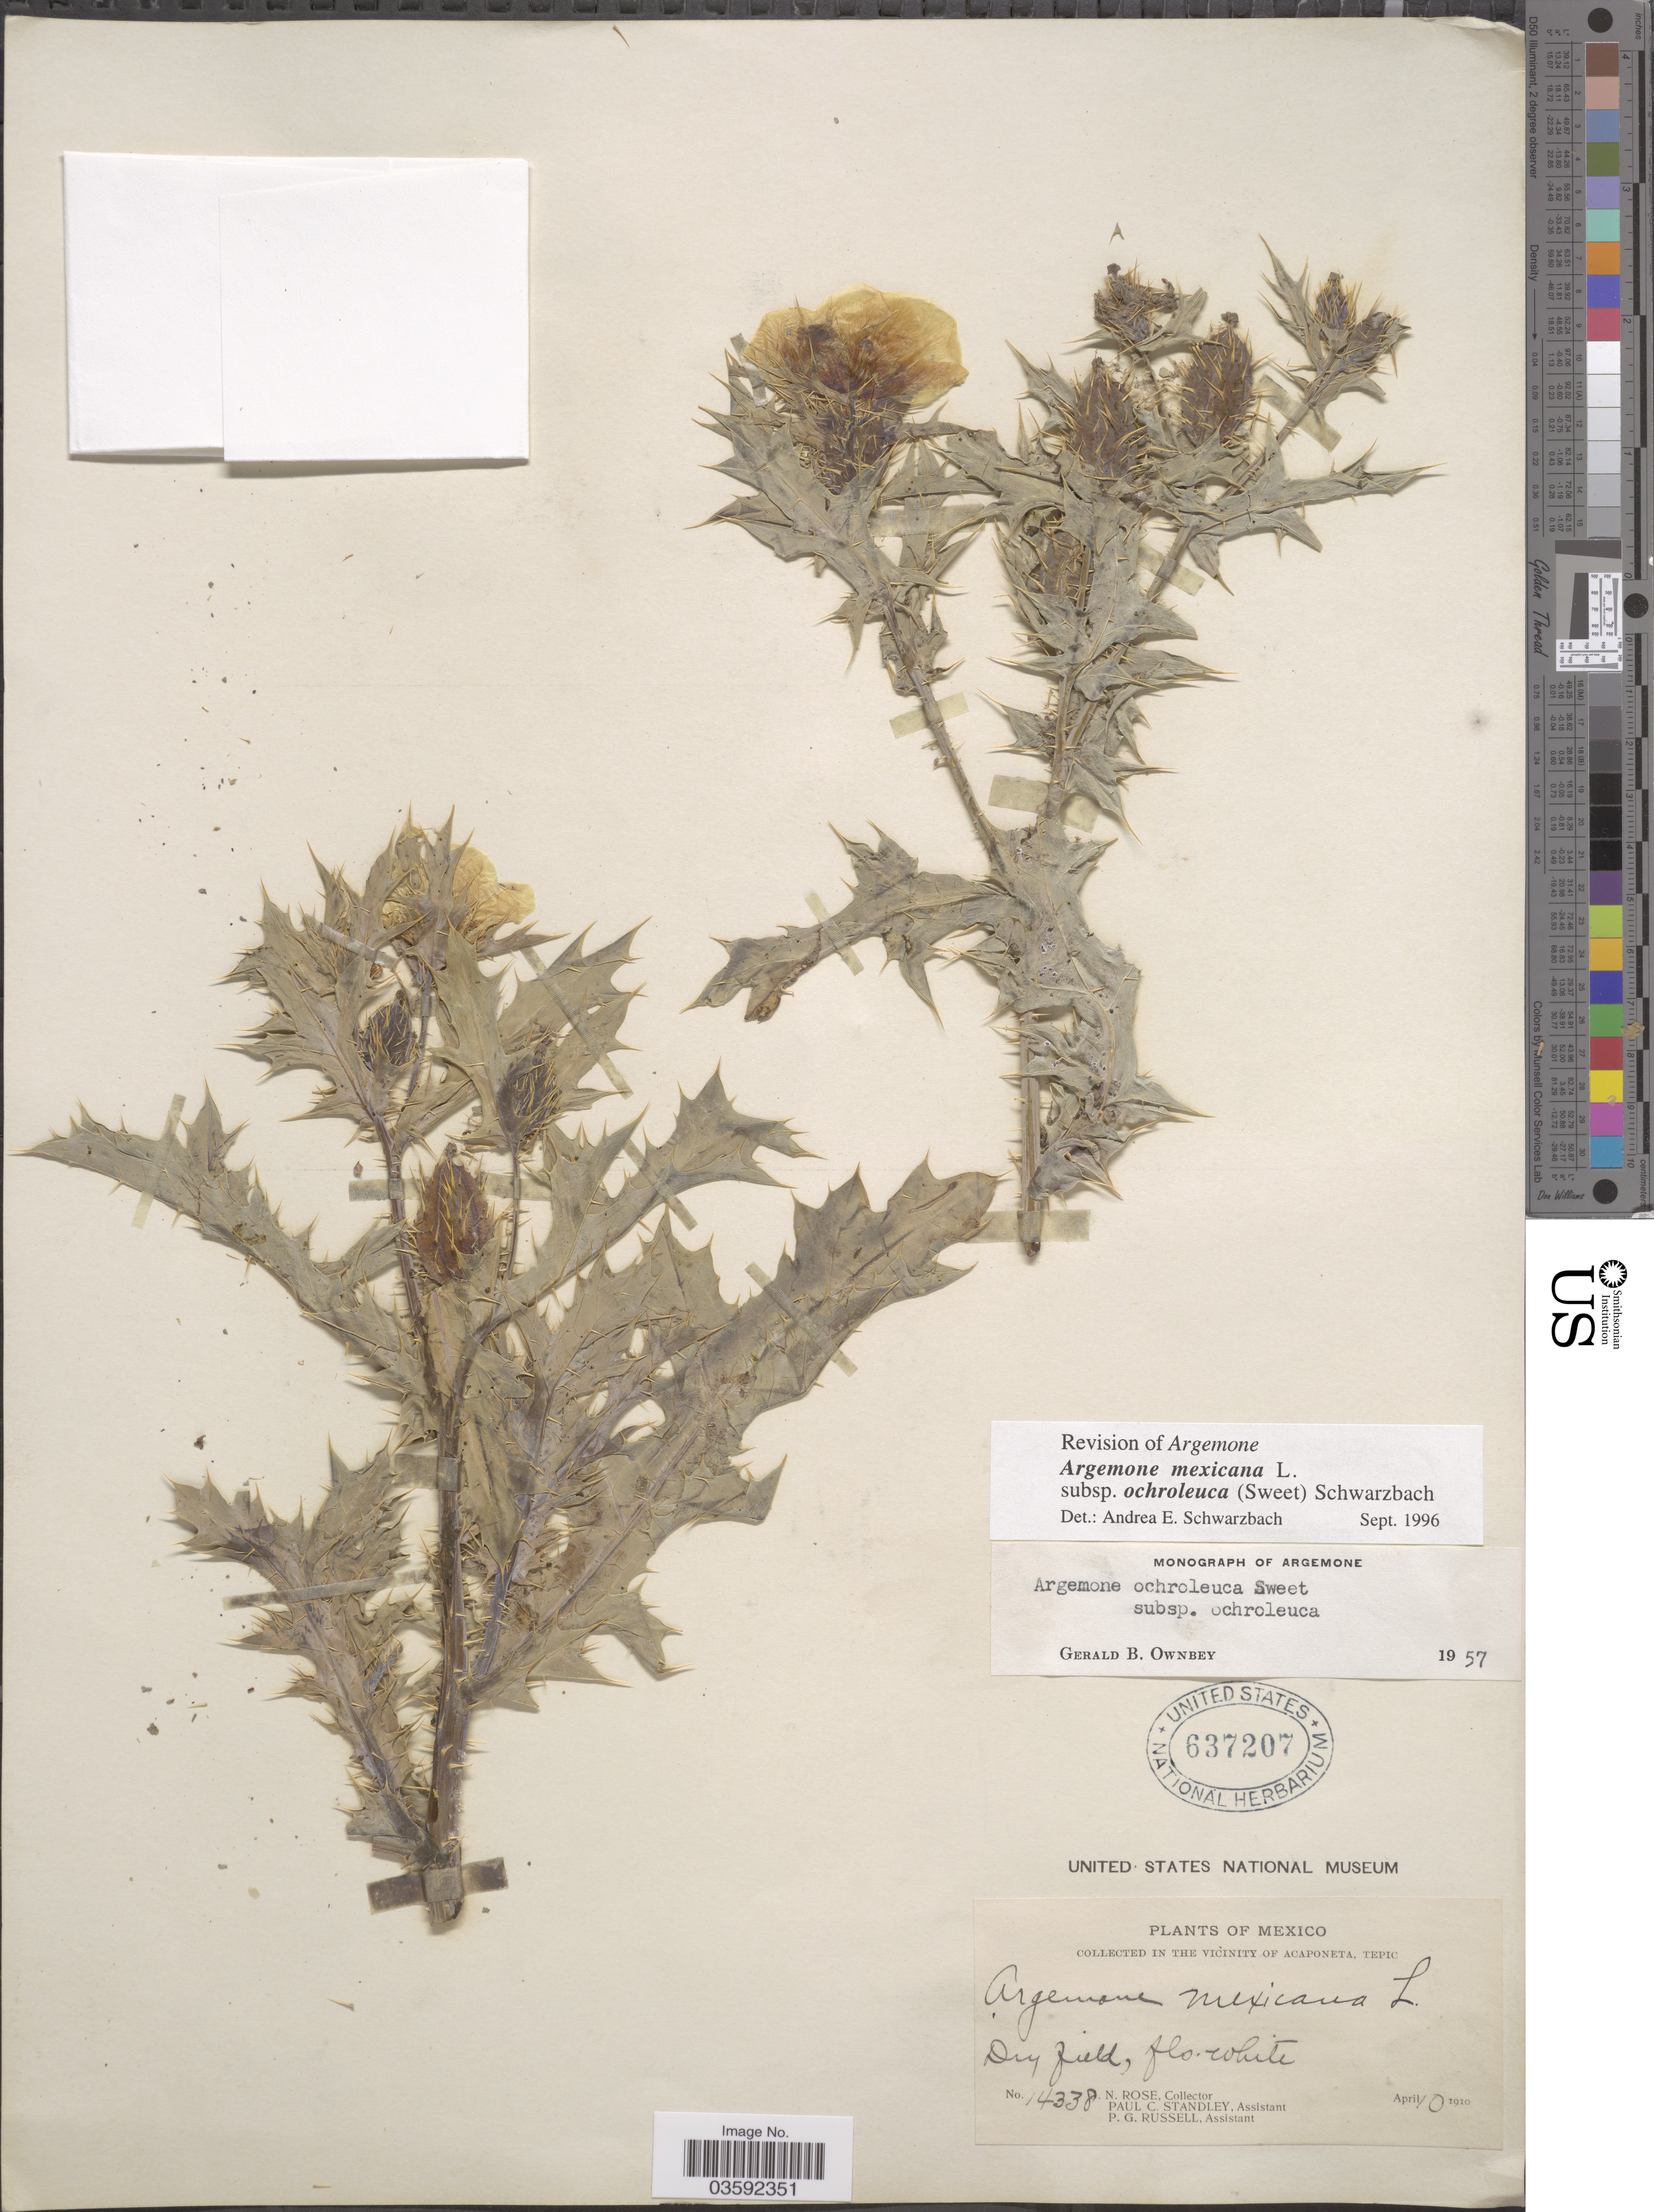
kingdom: Plantae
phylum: Tracheophyta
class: Magnoliopsida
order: Ranunculales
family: Papaveraceae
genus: Argemone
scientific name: Argemone mexicana subsp. ochroleuca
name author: (Sweet) Schwarzbach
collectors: J. N. Rose, P. C. Standley & P. G. Russell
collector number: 14338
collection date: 1910-04-10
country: Mexico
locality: In The vicinity of Acaponeta, Tepic.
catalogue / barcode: US 637207